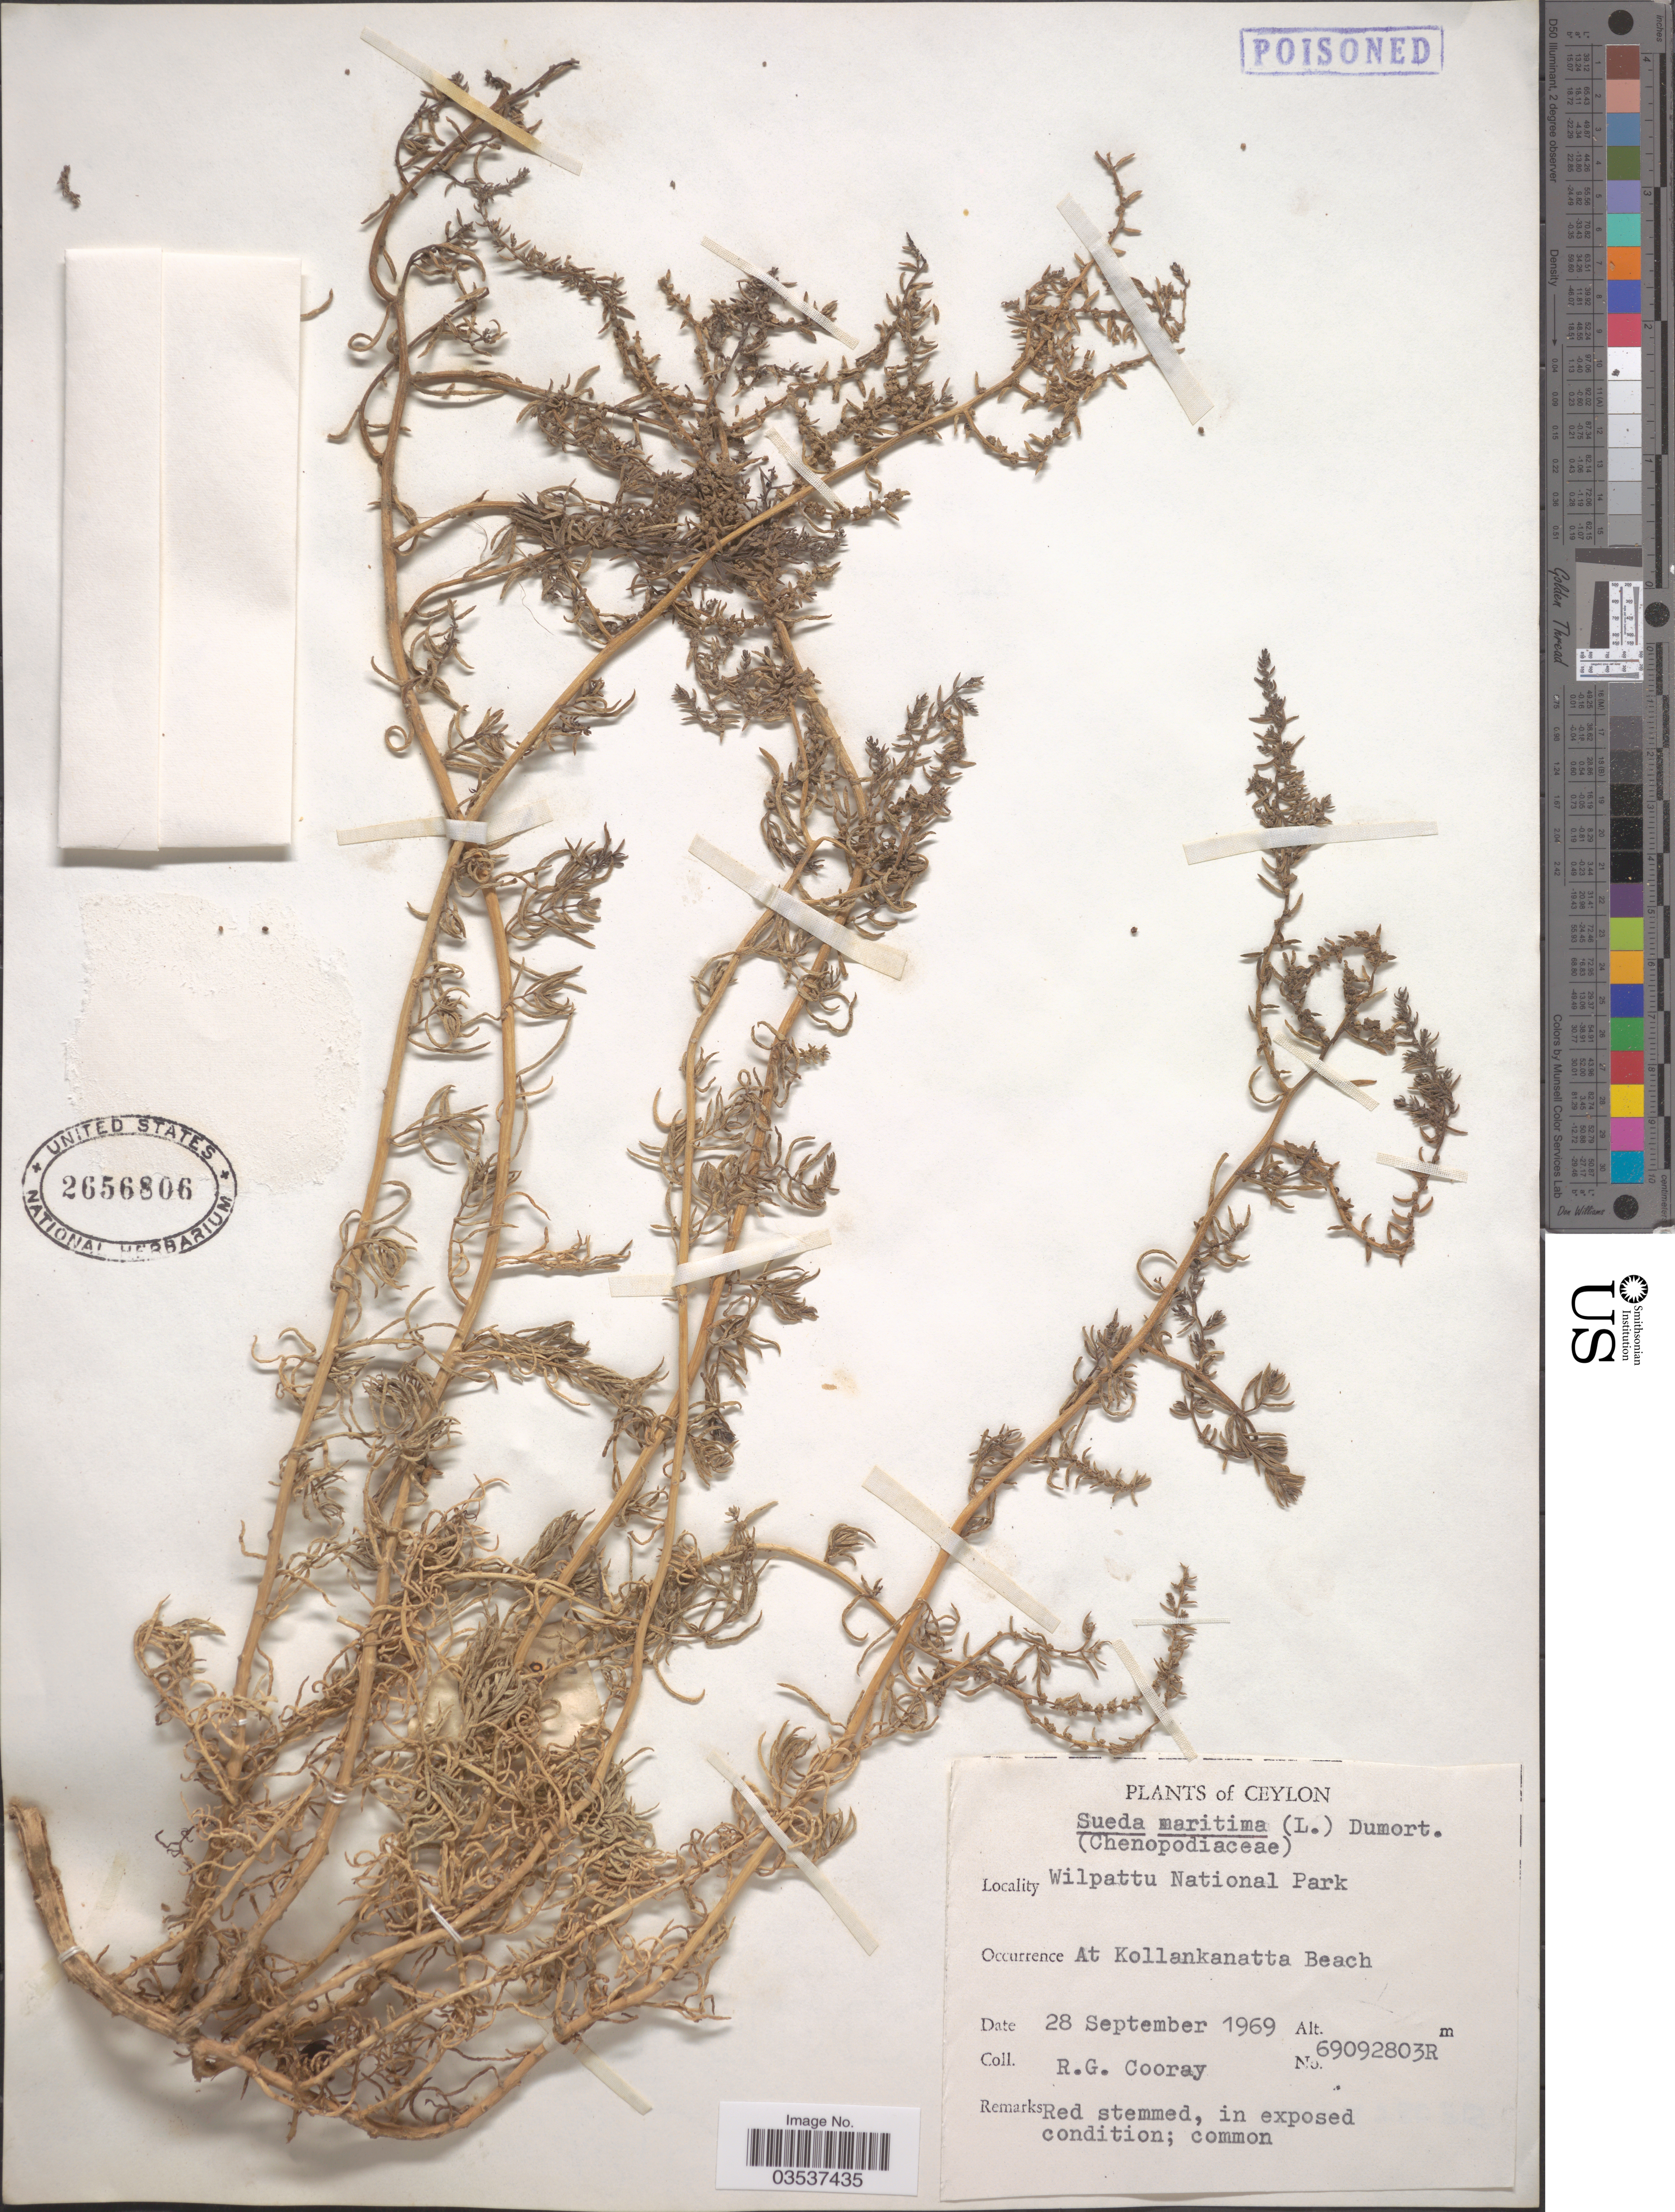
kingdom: Plantae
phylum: Tracheophyta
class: Magnoliopsida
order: Caryophyllales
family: Amaranthaceae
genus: Suaeda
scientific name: Suaeda maritima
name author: (L.) Dumort.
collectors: R. Cooray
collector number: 69092803R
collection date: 1969-09-28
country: Sri Lanka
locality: Ceylon. Wilpattu National Park. At Kollankanatta Beach.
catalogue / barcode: US 2656806